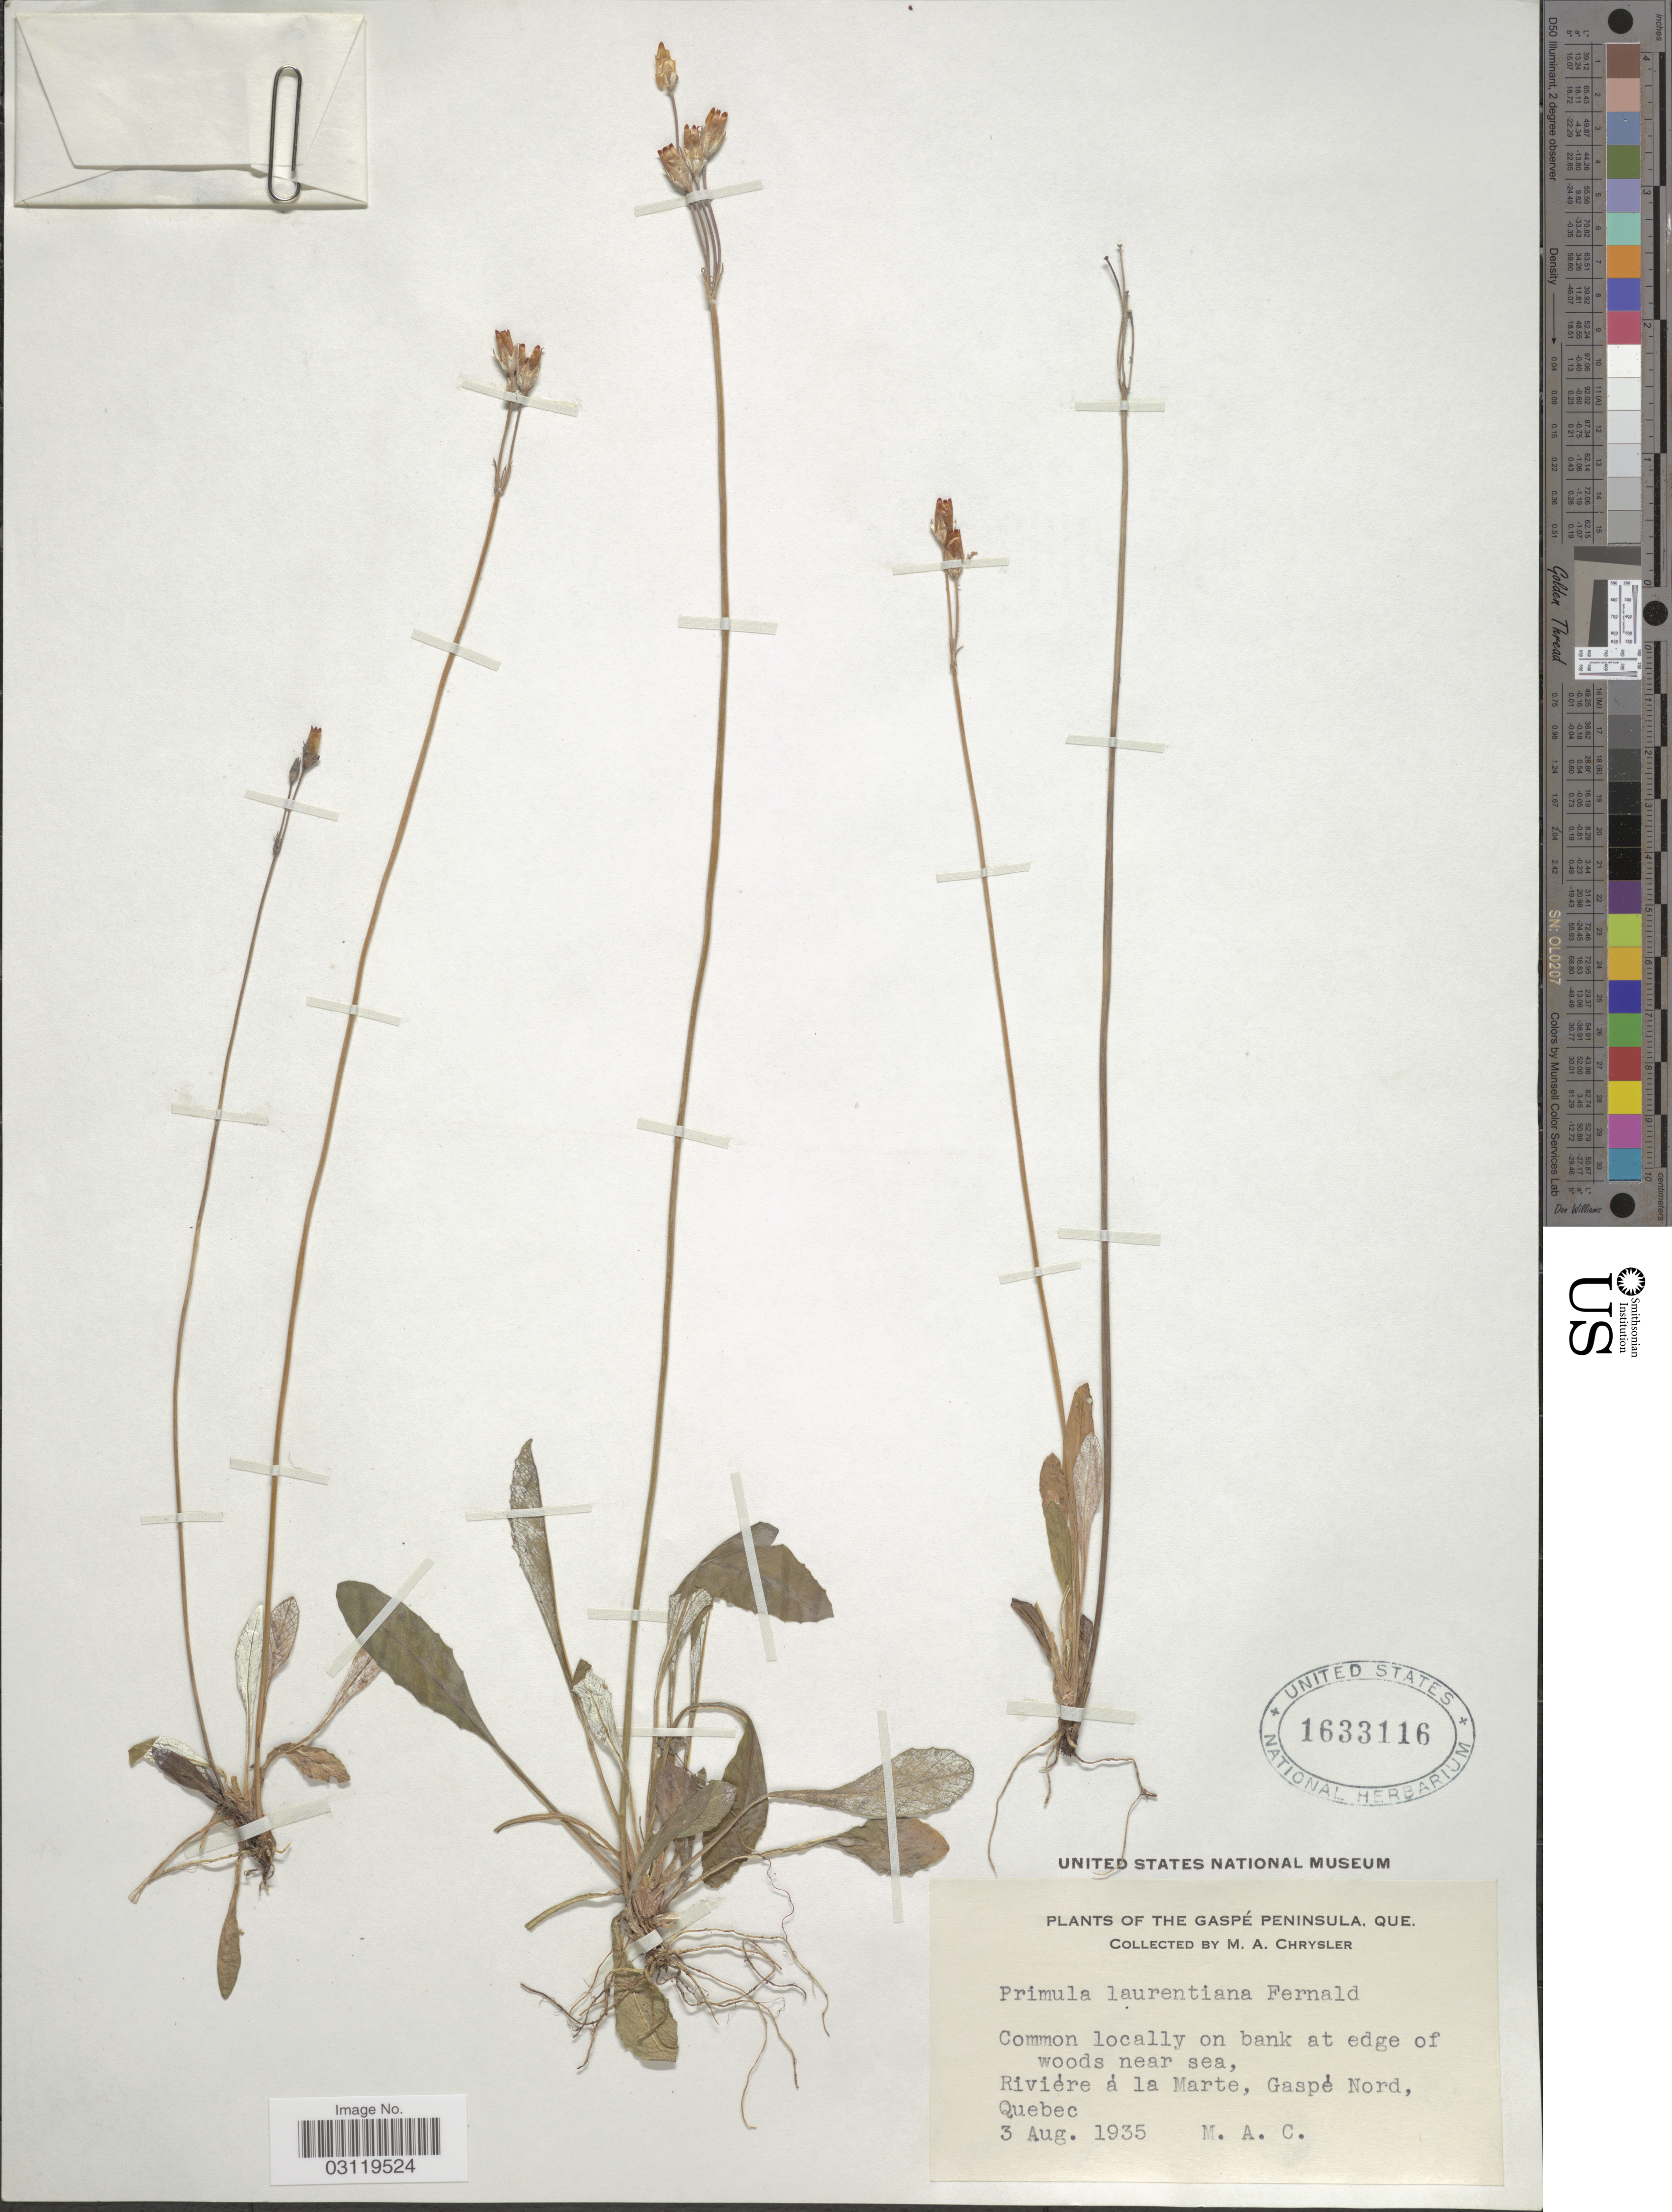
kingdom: Plantae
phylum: Tracheophyta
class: Magnoliopsida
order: Ericales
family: Primulaceae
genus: Primula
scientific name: Primula laurentiana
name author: Fernald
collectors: M. Chrysler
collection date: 1935-08-03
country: Canada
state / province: Quebec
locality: Gaspé Peninsula. Rivière à la Marte, Gaspè Nord.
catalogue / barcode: US 1633116